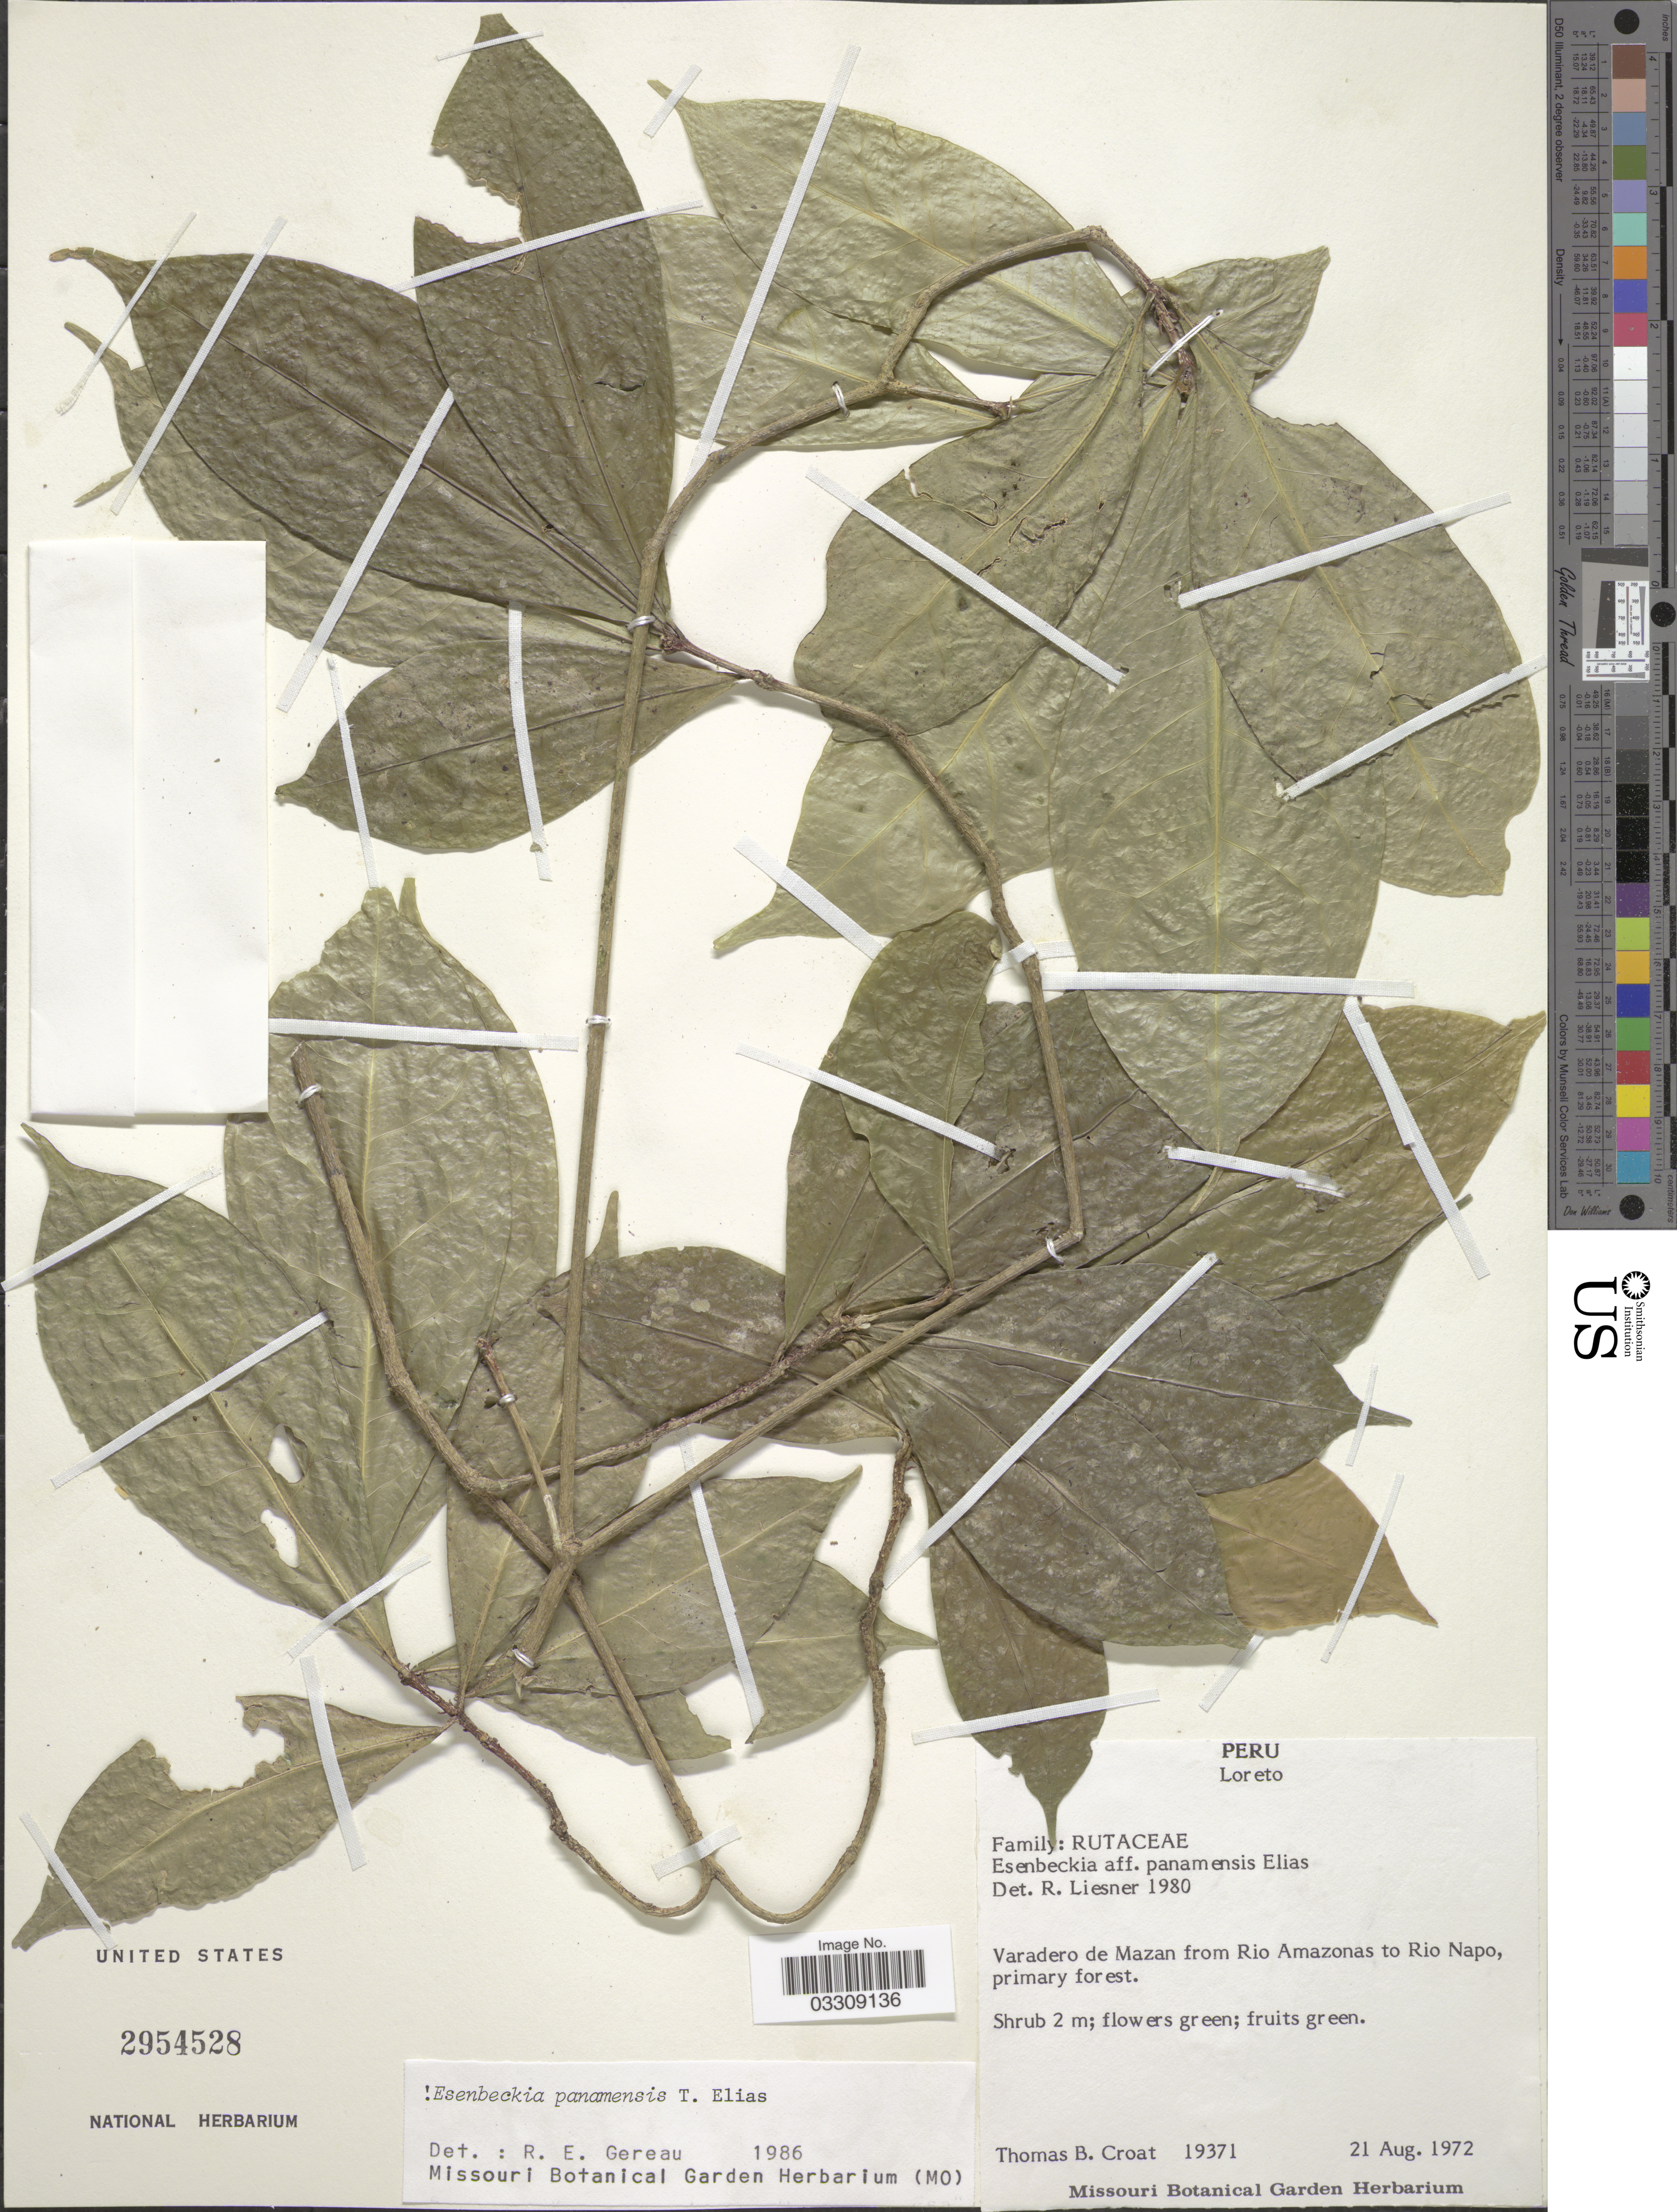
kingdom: Plantae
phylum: Tracheophyta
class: Magnoliopsida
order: Sapindales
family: Rutaceae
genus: Esenbeckia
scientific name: Esenbeckia panamensis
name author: T. S. Elias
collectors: T. B. Croat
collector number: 19371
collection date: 1972-08-21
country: Peru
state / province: Loreto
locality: Varadero de Mazan from Rio Amazonas to Rio Napo, primary forest.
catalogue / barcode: US 2954528